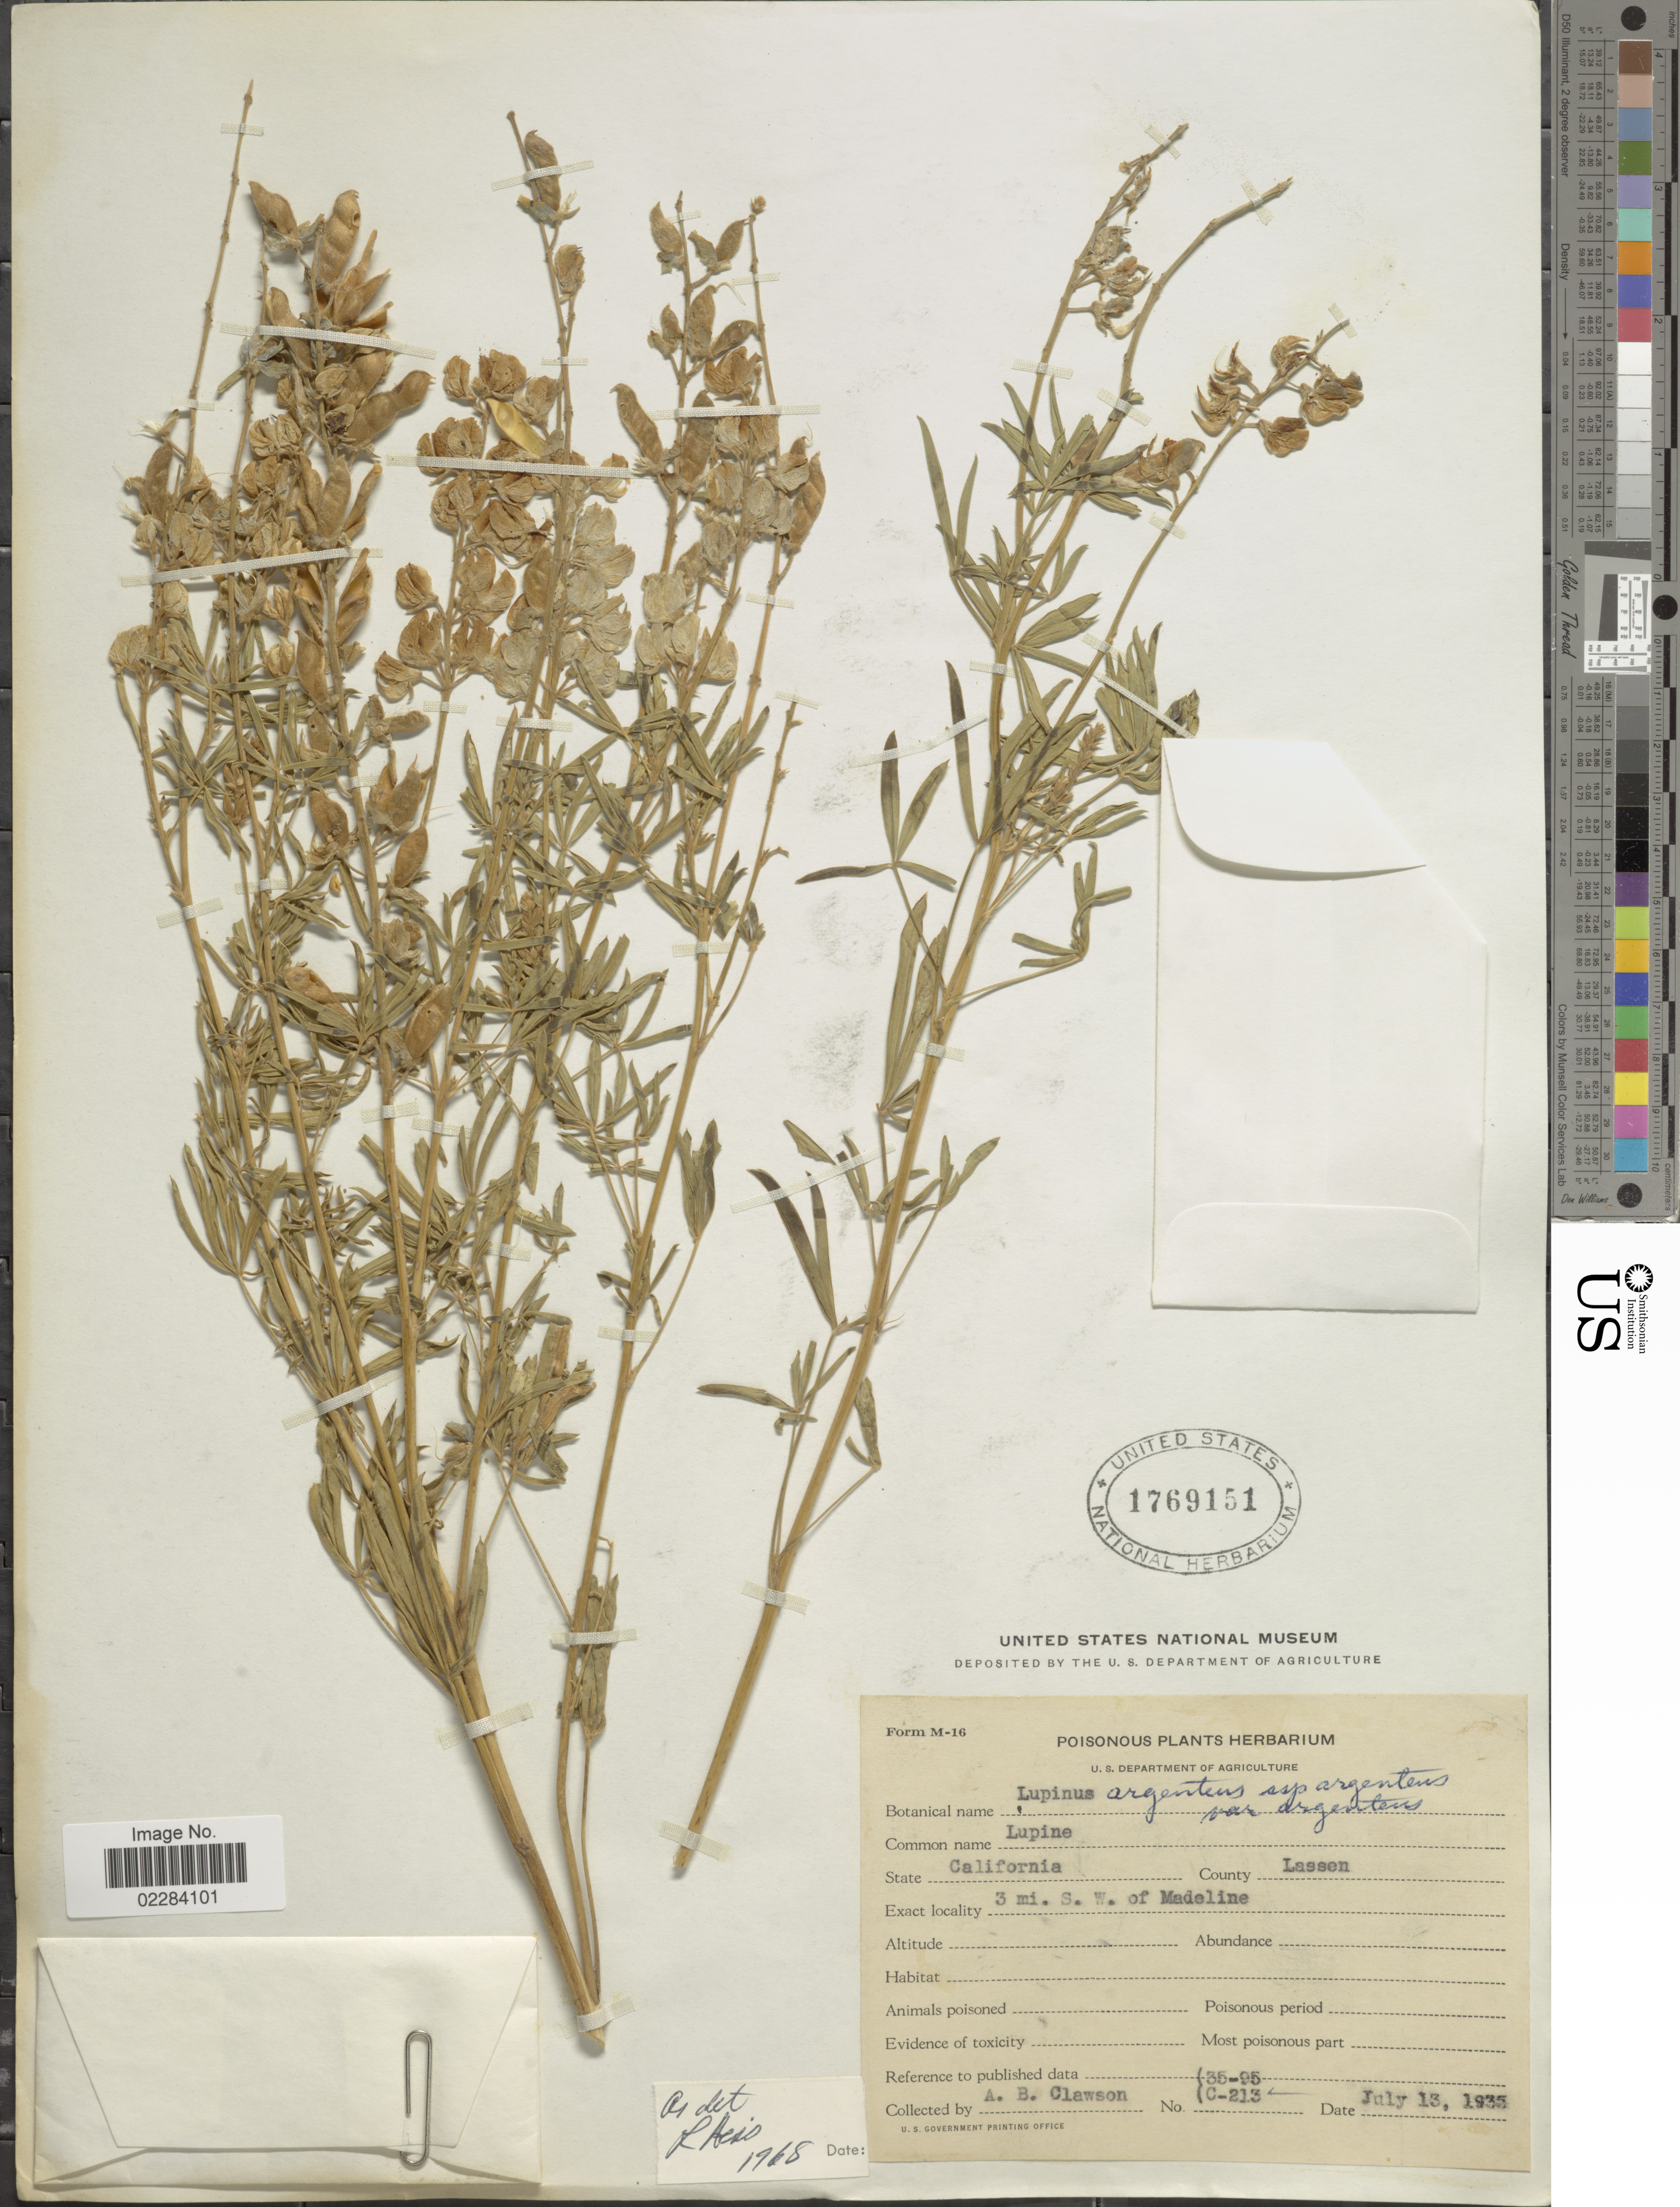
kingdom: Plantae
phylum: Tracheophyta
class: Magnoliopsida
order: Fabales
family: Fabaceae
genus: Lupinus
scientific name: Lupinus argenteus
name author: Pursh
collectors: A. Clawson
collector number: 35-95/C-213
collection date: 1935-07-13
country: United States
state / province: California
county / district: Lassen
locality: Lassen County. 3 mi. S. W. of Madeline.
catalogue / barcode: US 1769151